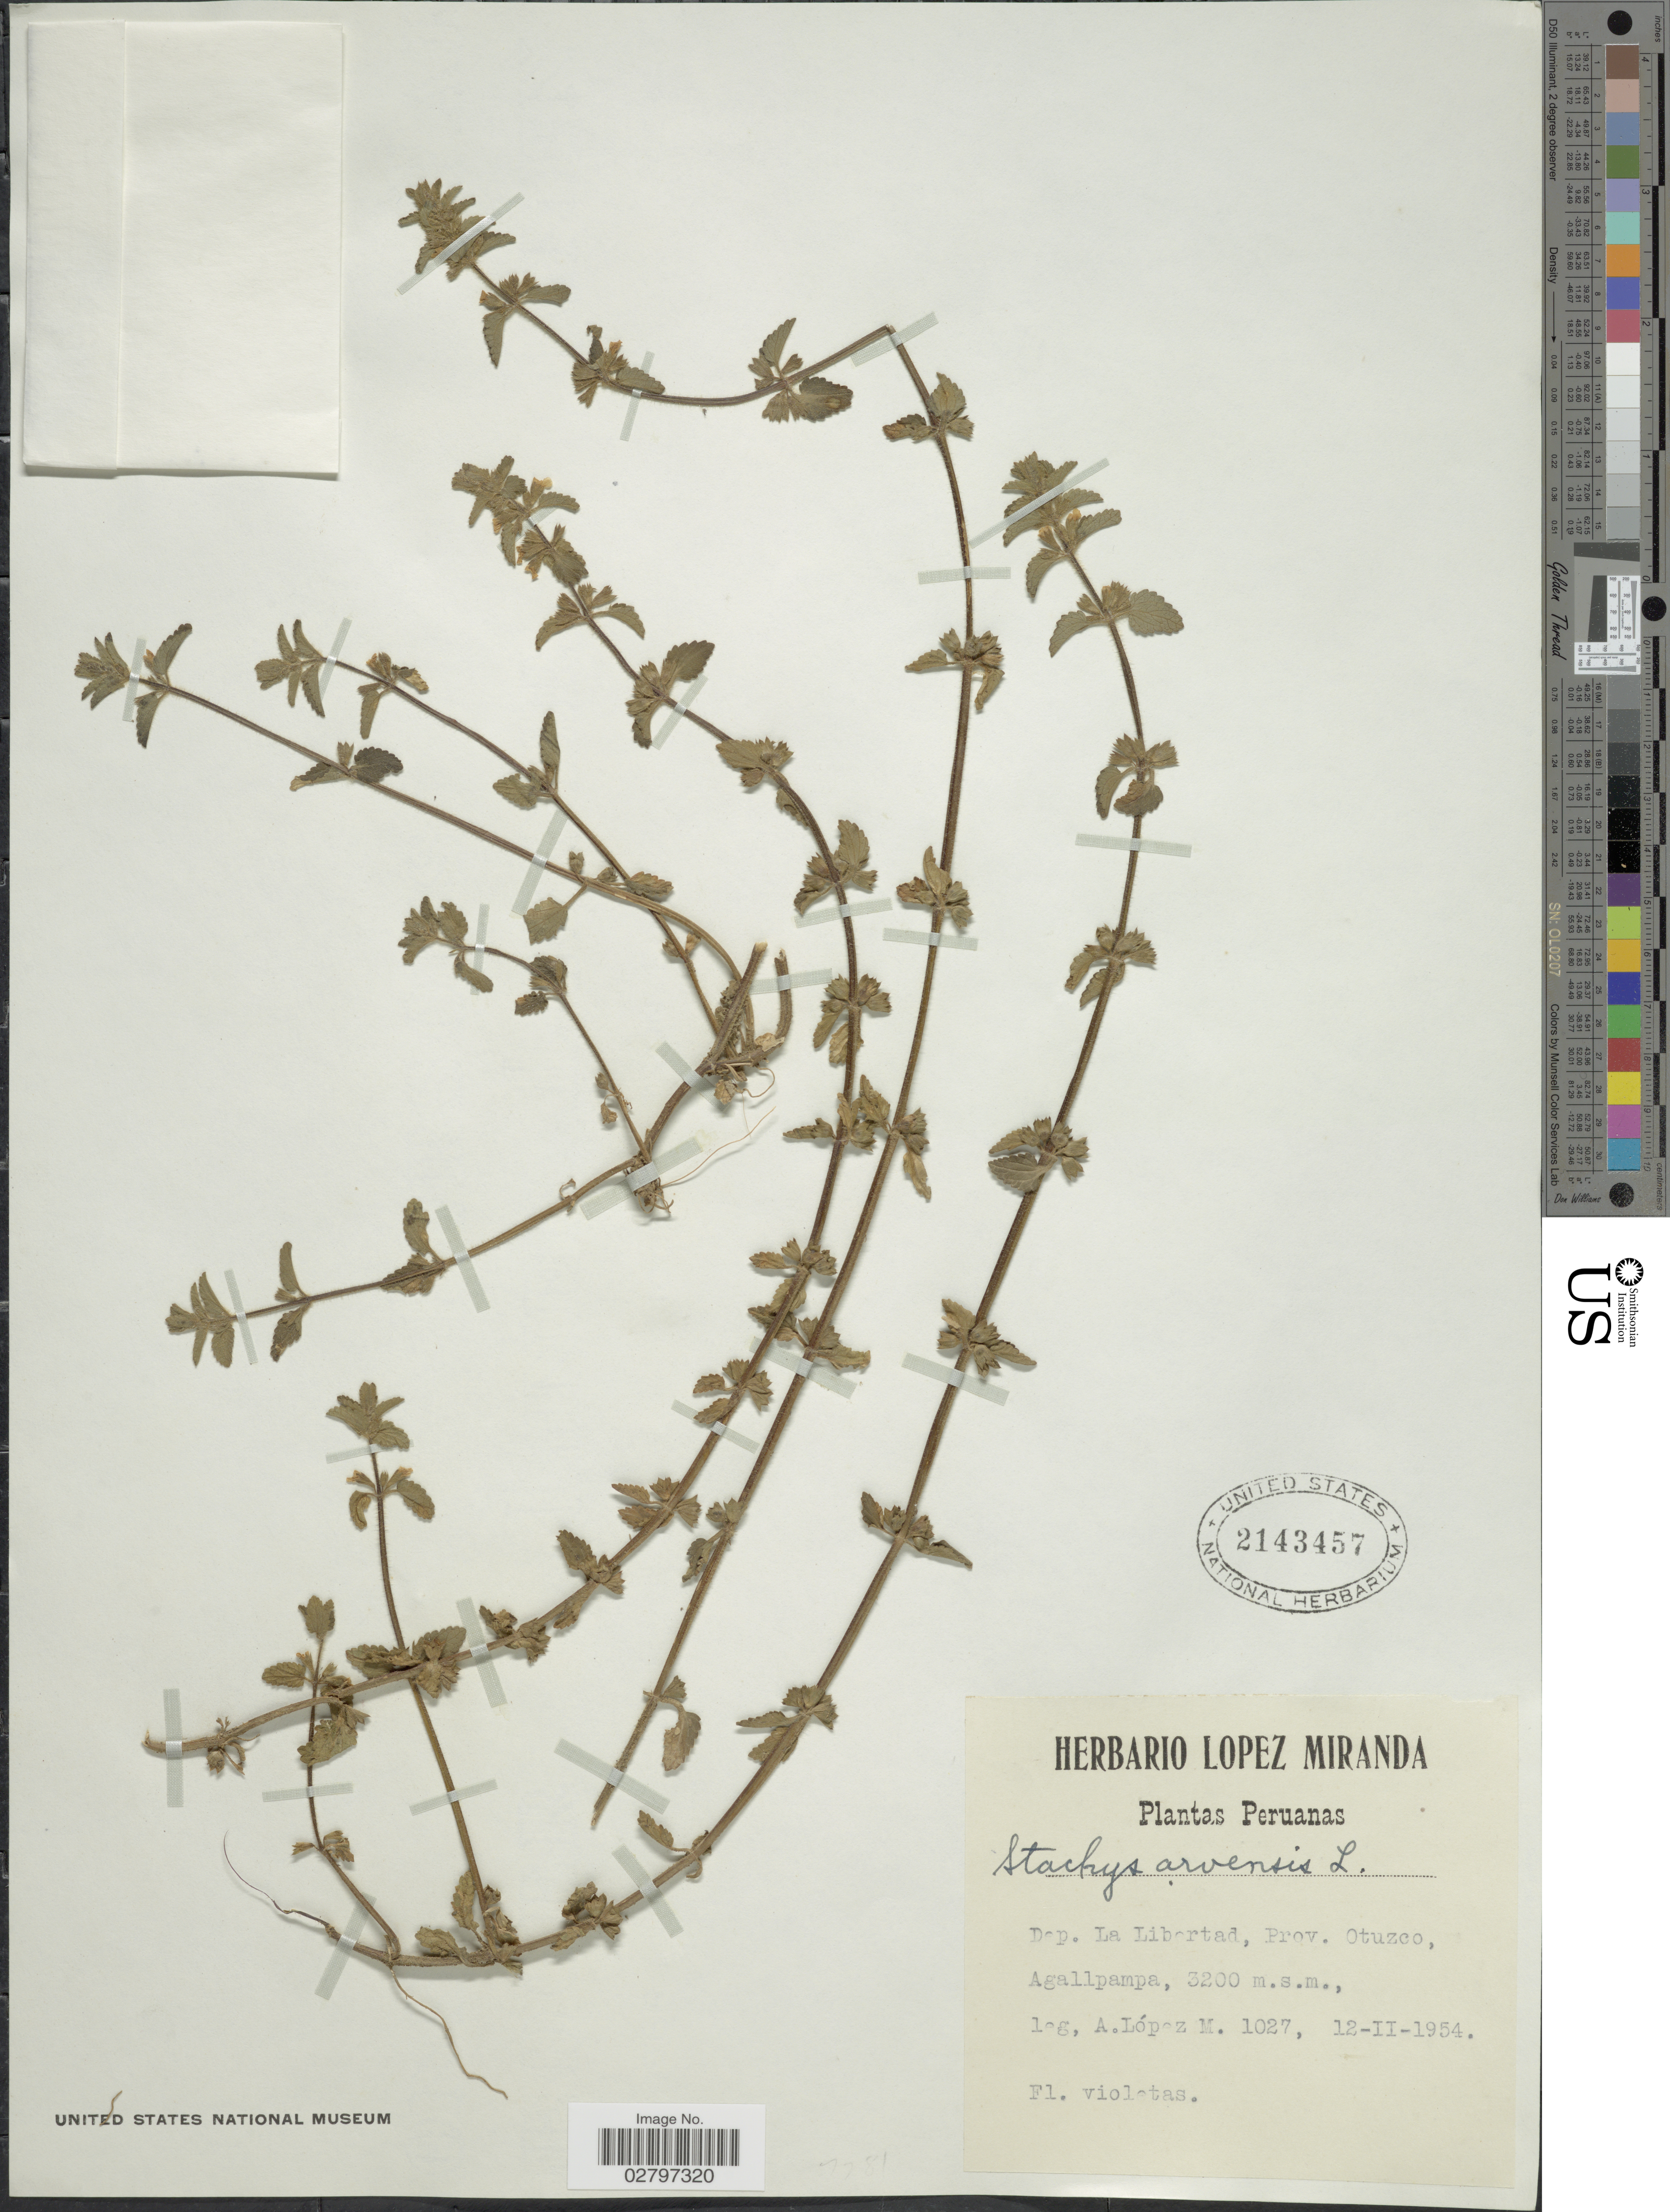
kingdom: Plantae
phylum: Tracheophyta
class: Magnoliopsida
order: Lamiales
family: Lamiaceae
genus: Stachys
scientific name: Stachys arvensis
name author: (L.) L.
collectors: A. López M.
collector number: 1027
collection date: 1954-02-12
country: Peru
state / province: La Libertad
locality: Dep. La Libertad, Prov. Otuzco, Agallpampa.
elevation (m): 3200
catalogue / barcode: US 2143457